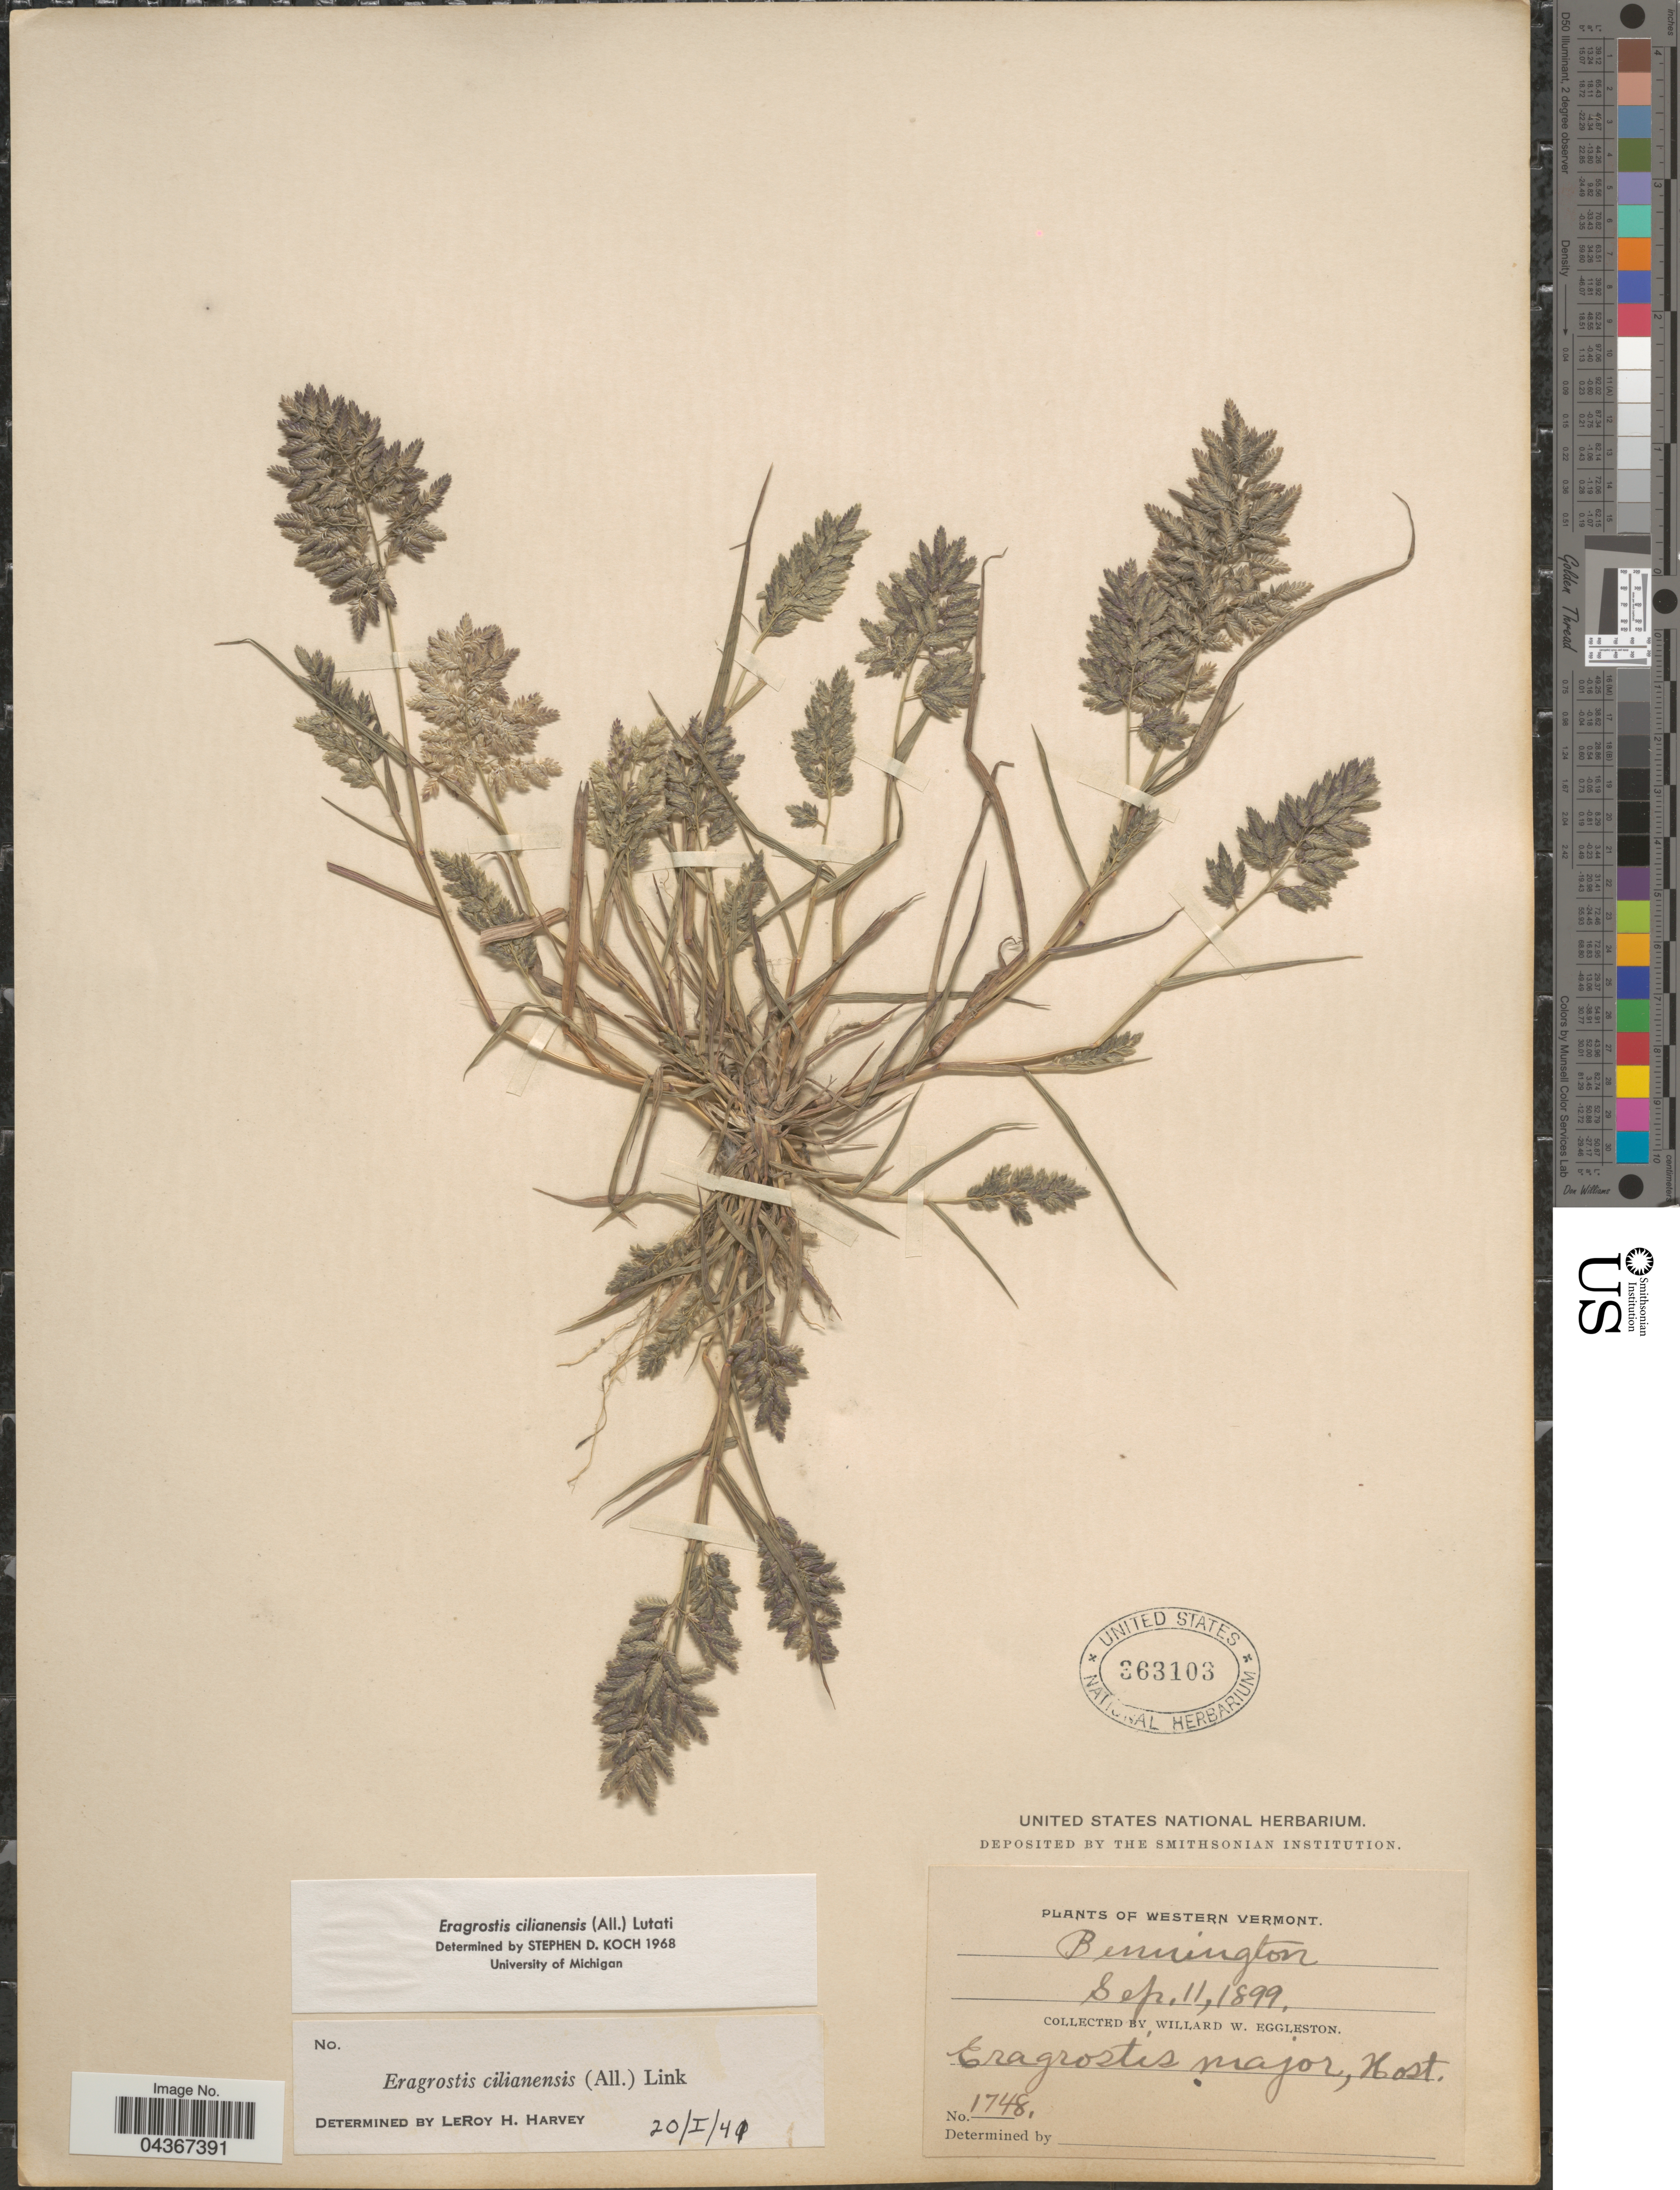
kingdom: Plantae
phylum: Tracheophyta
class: Liliopsida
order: Poales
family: Poaceae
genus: Eragrostis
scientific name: Eragrostis cilianensis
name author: (Bellardi) Vignolo ex Janch.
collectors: W. W. Eggleston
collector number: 1748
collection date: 1899-09-11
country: United States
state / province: Vermont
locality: Western Vermont. Bennington.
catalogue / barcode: US 363103